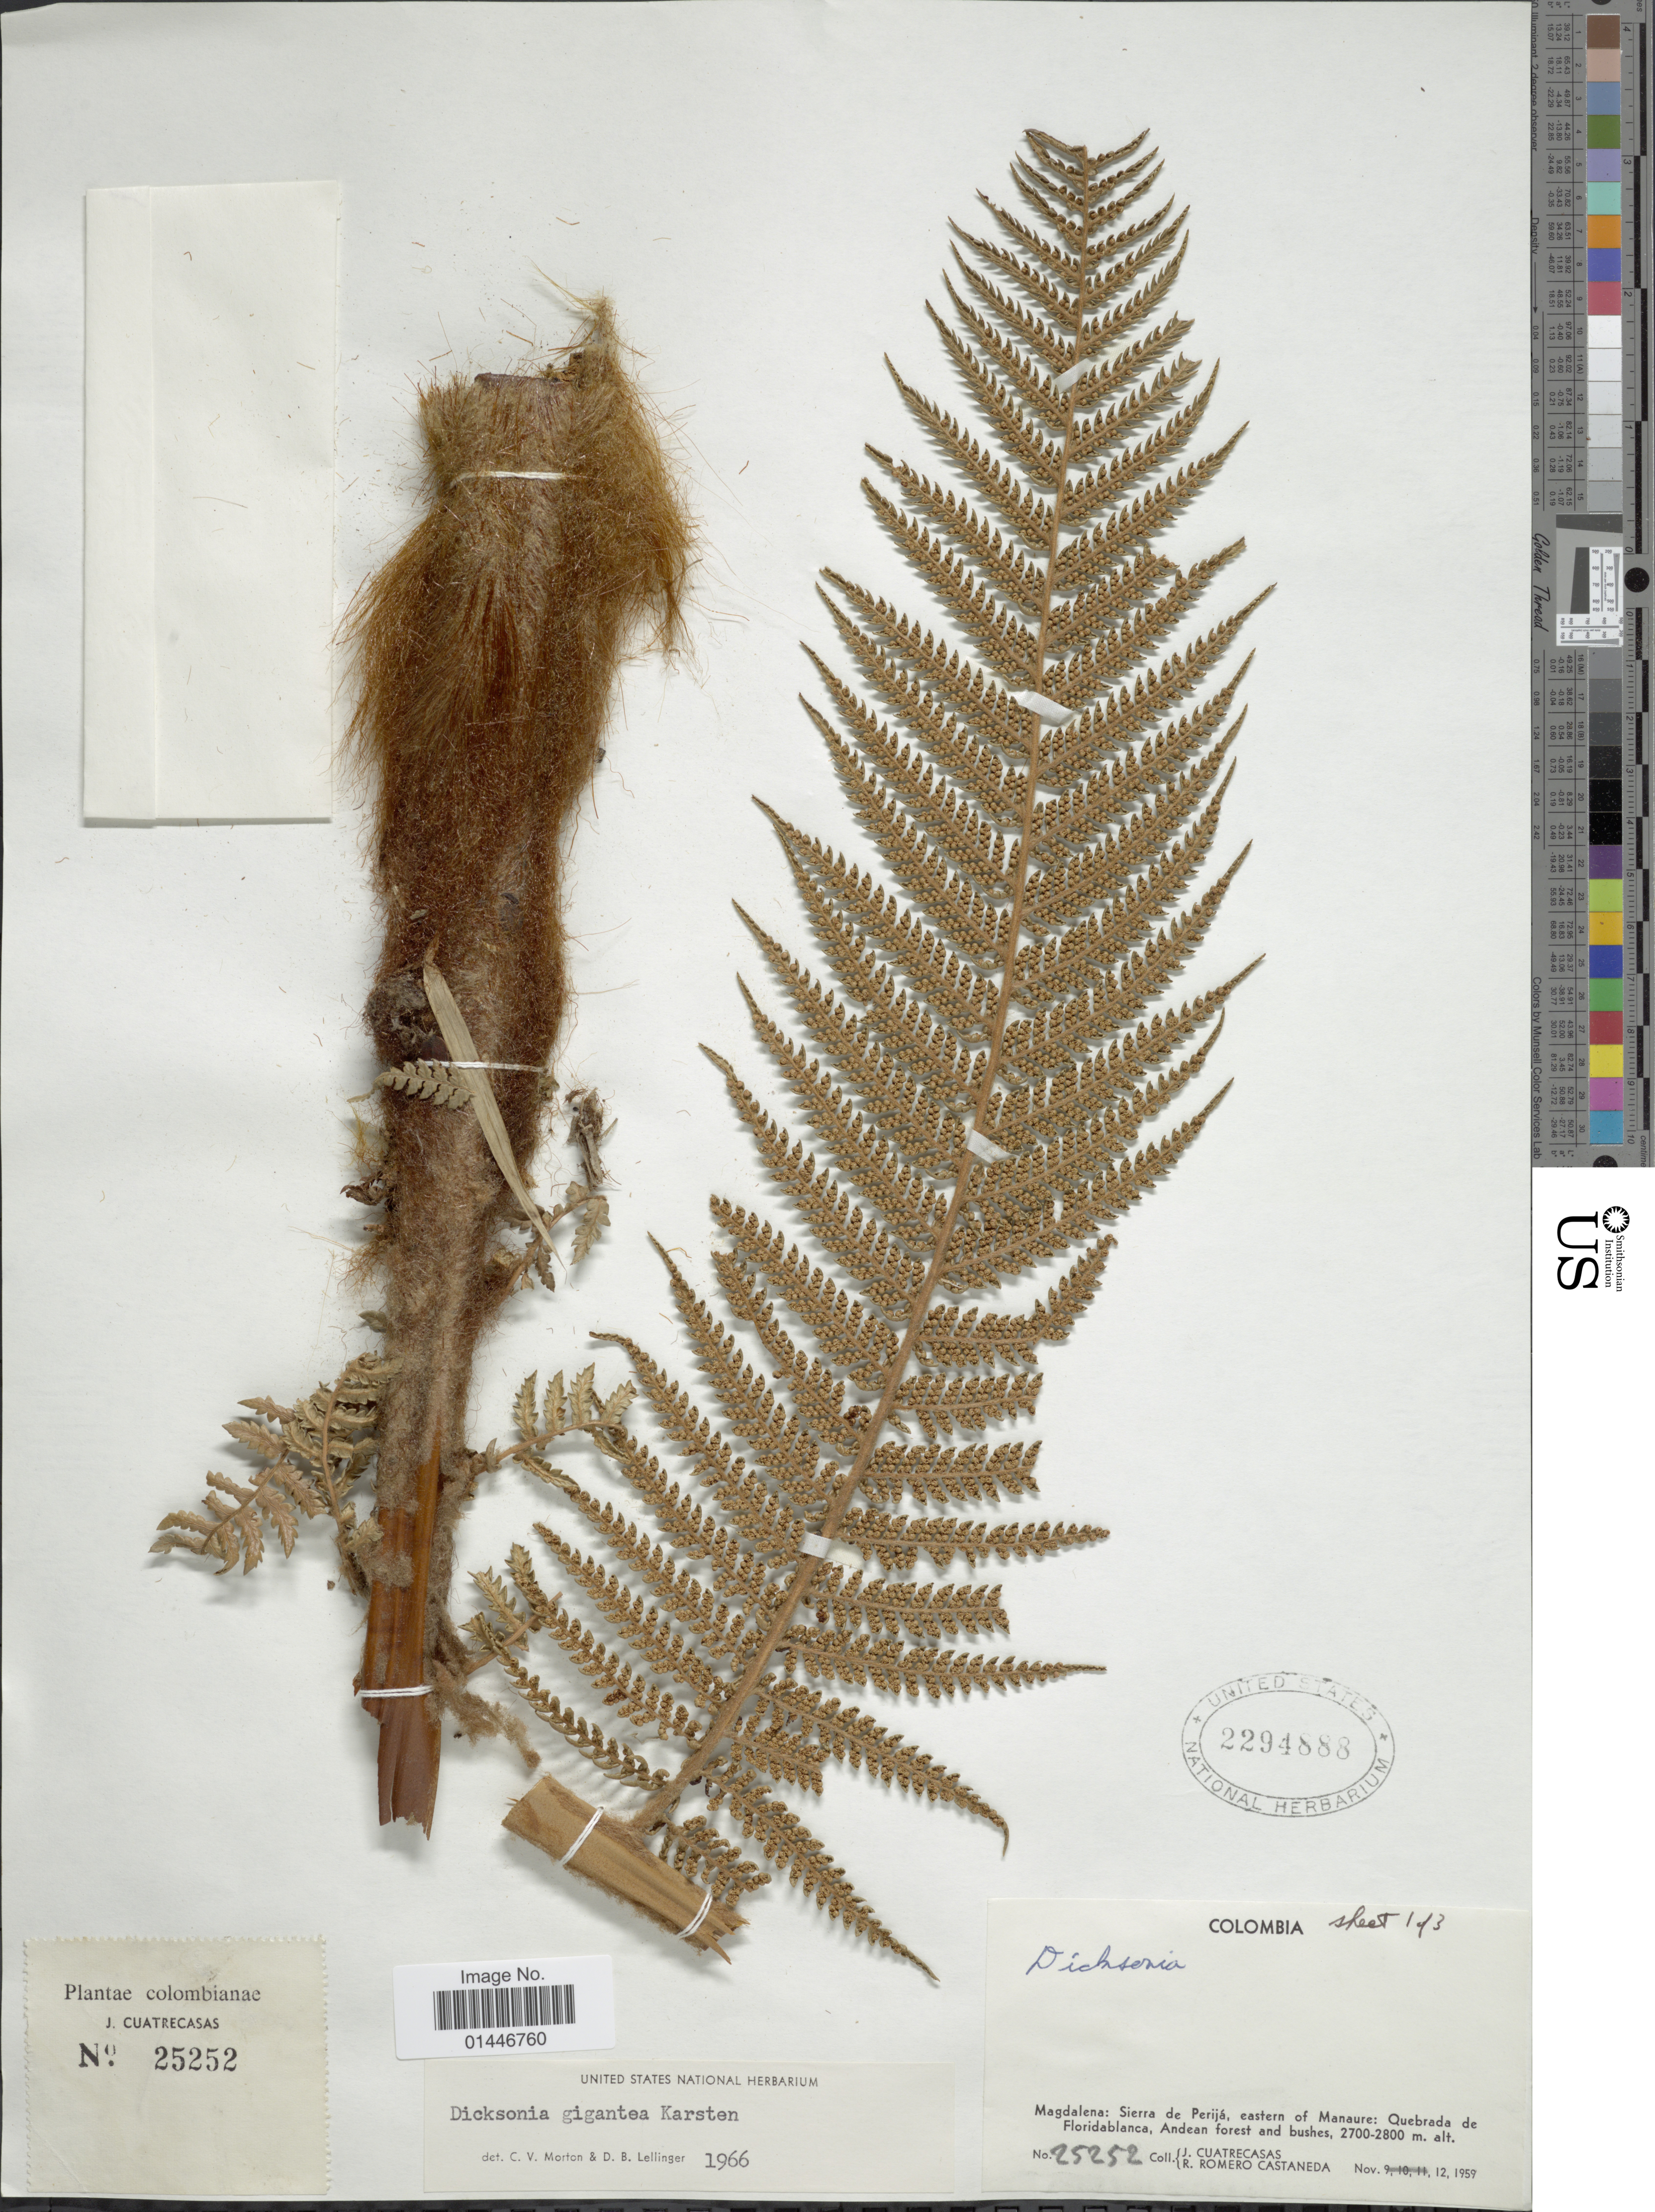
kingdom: Plantae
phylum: Tracheophyta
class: Polypodiopsida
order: Cyatheales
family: Dicksoniaceae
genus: Dicksonia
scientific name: Dicksonia karsteniana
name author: Klotzsch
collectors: J. Cuatrecasas & R. Romero Castañeda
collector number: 25252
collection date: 1959-11-12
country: Colombia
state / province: Magdalena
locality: Sierra de Perija, eastern of Manaure, Quebrada de Floridablanca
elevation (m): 2700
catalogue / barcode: US 2294888